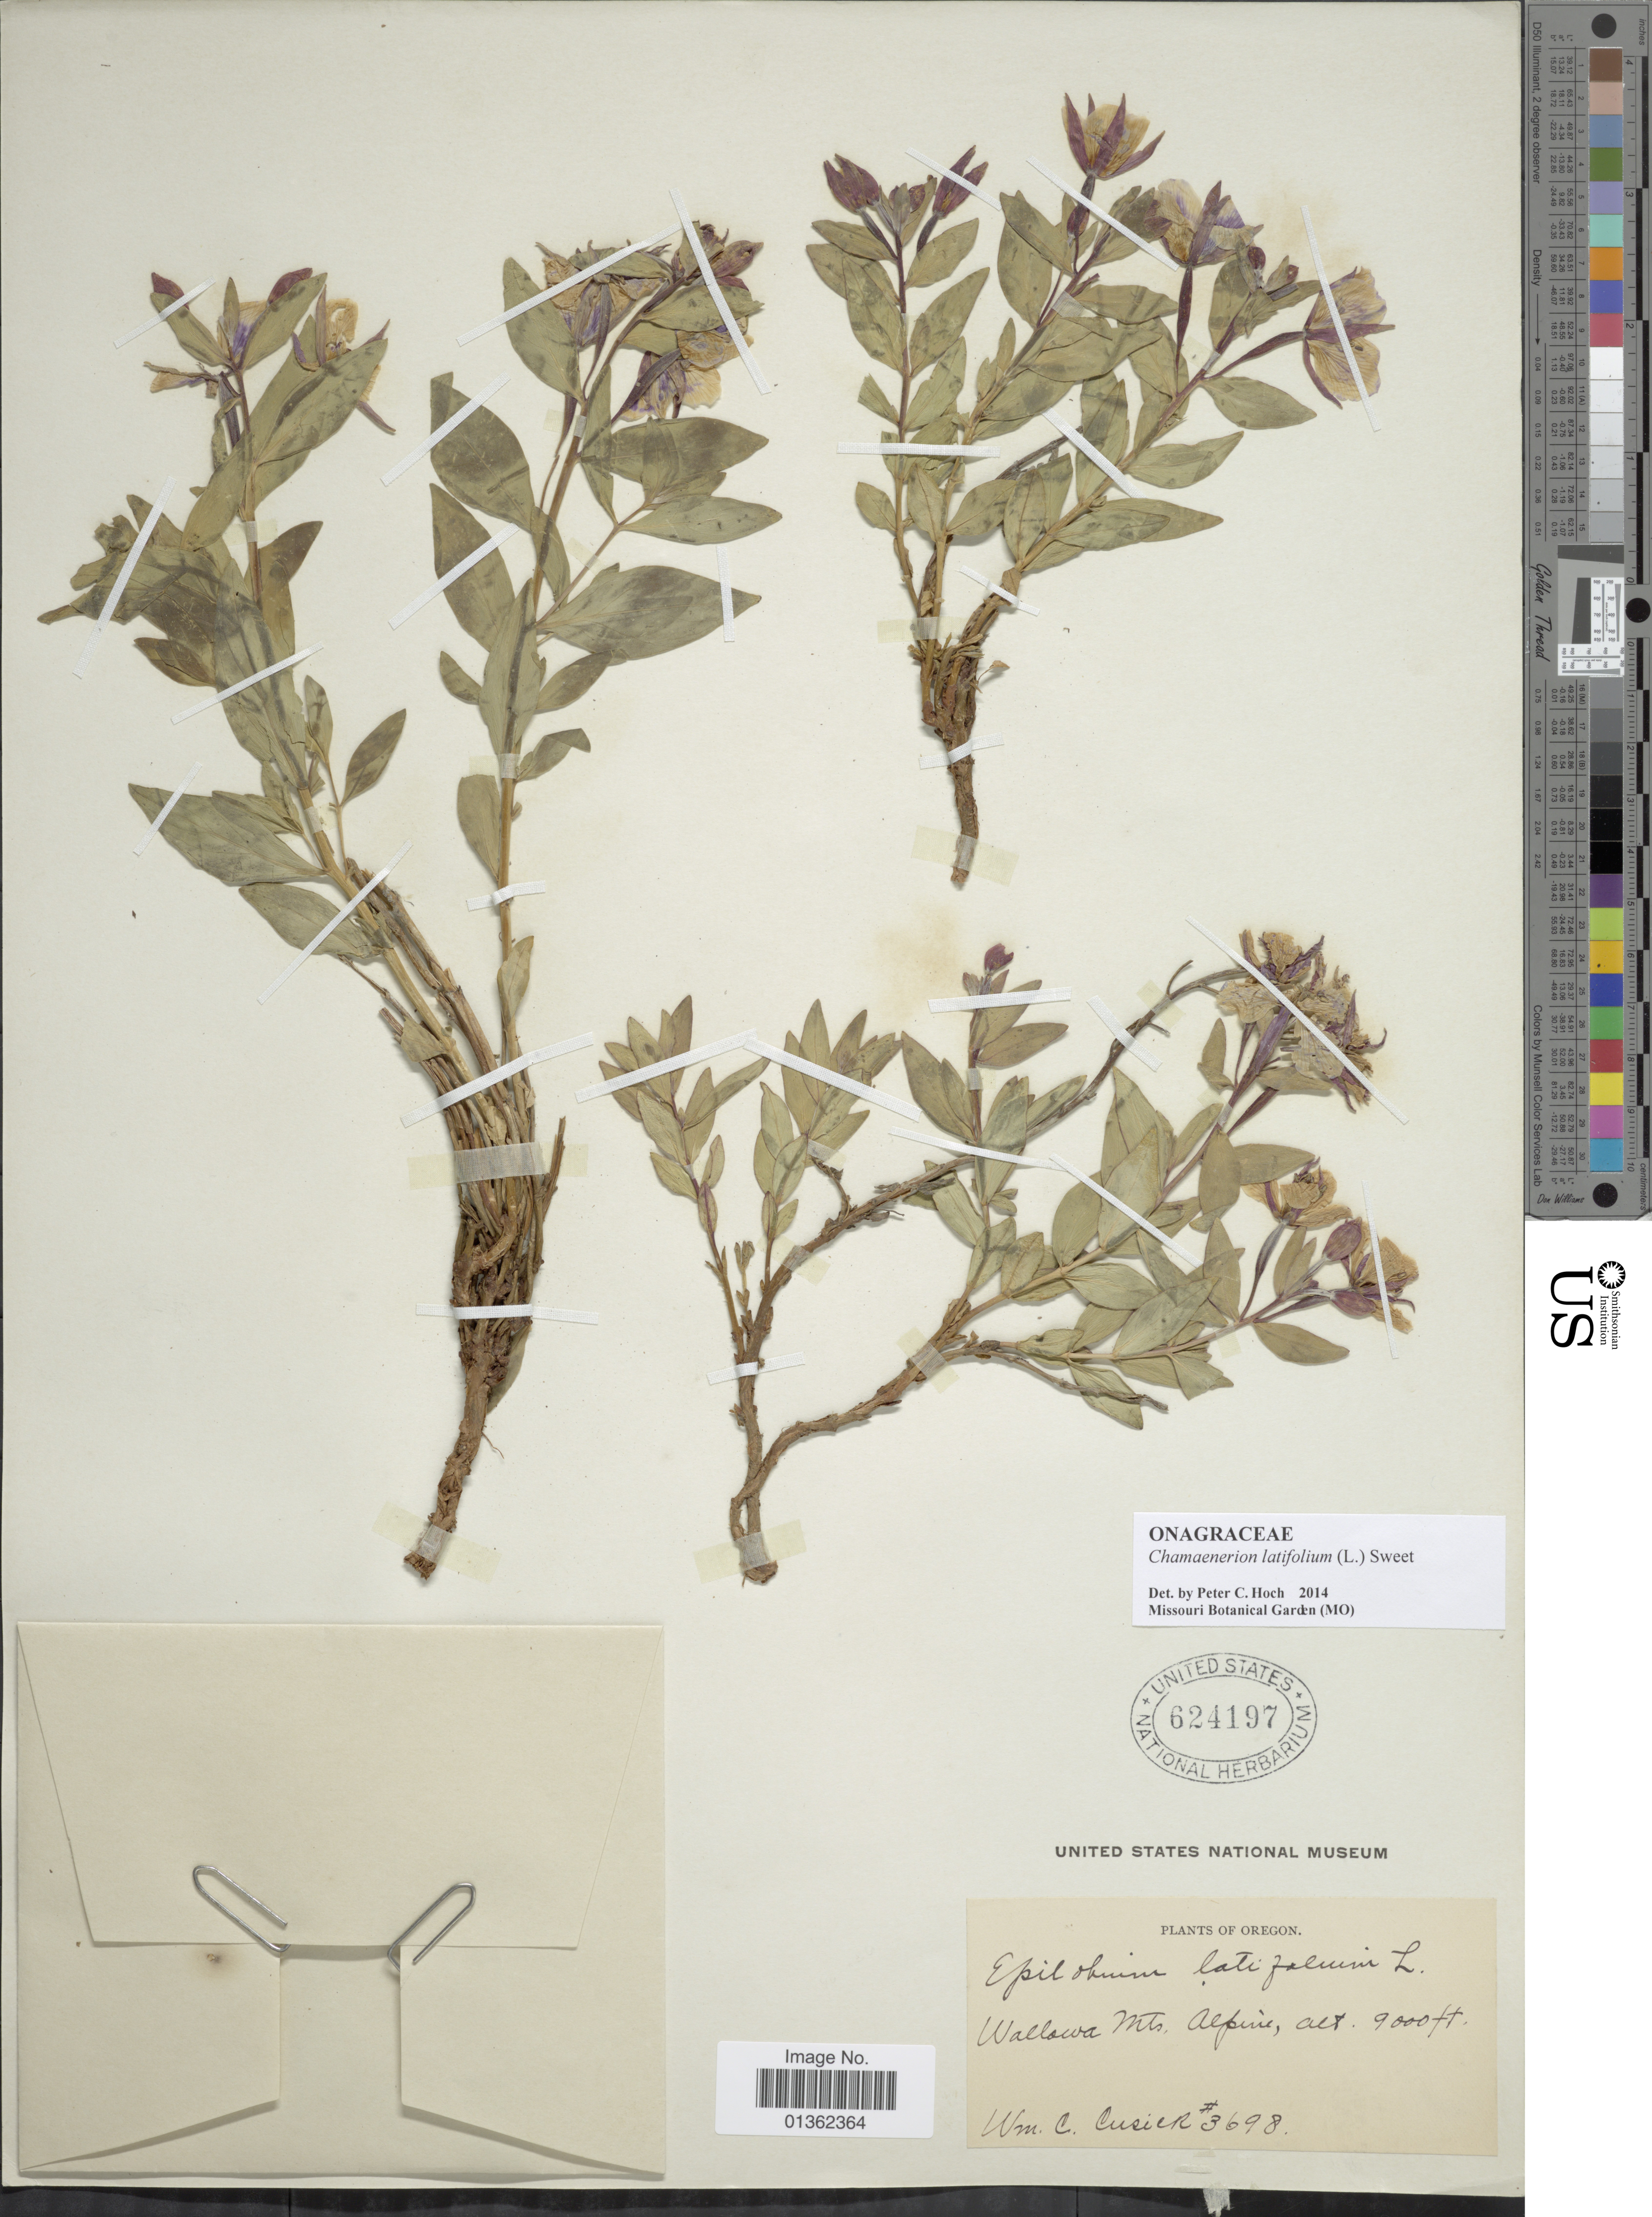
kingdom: Plantae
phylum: Tracheophyta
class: Magnoliopsida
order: Myrtales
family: Onagraceae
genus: Chamaenerion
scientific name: Chamaenerion latifolium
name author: (L.) Th. Fr. & Lange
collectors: W. C. Cusick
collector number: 3698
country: United States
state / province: Oregon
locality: Wallowa Mts. Alpine.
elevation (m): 2743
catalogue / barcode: US 624197